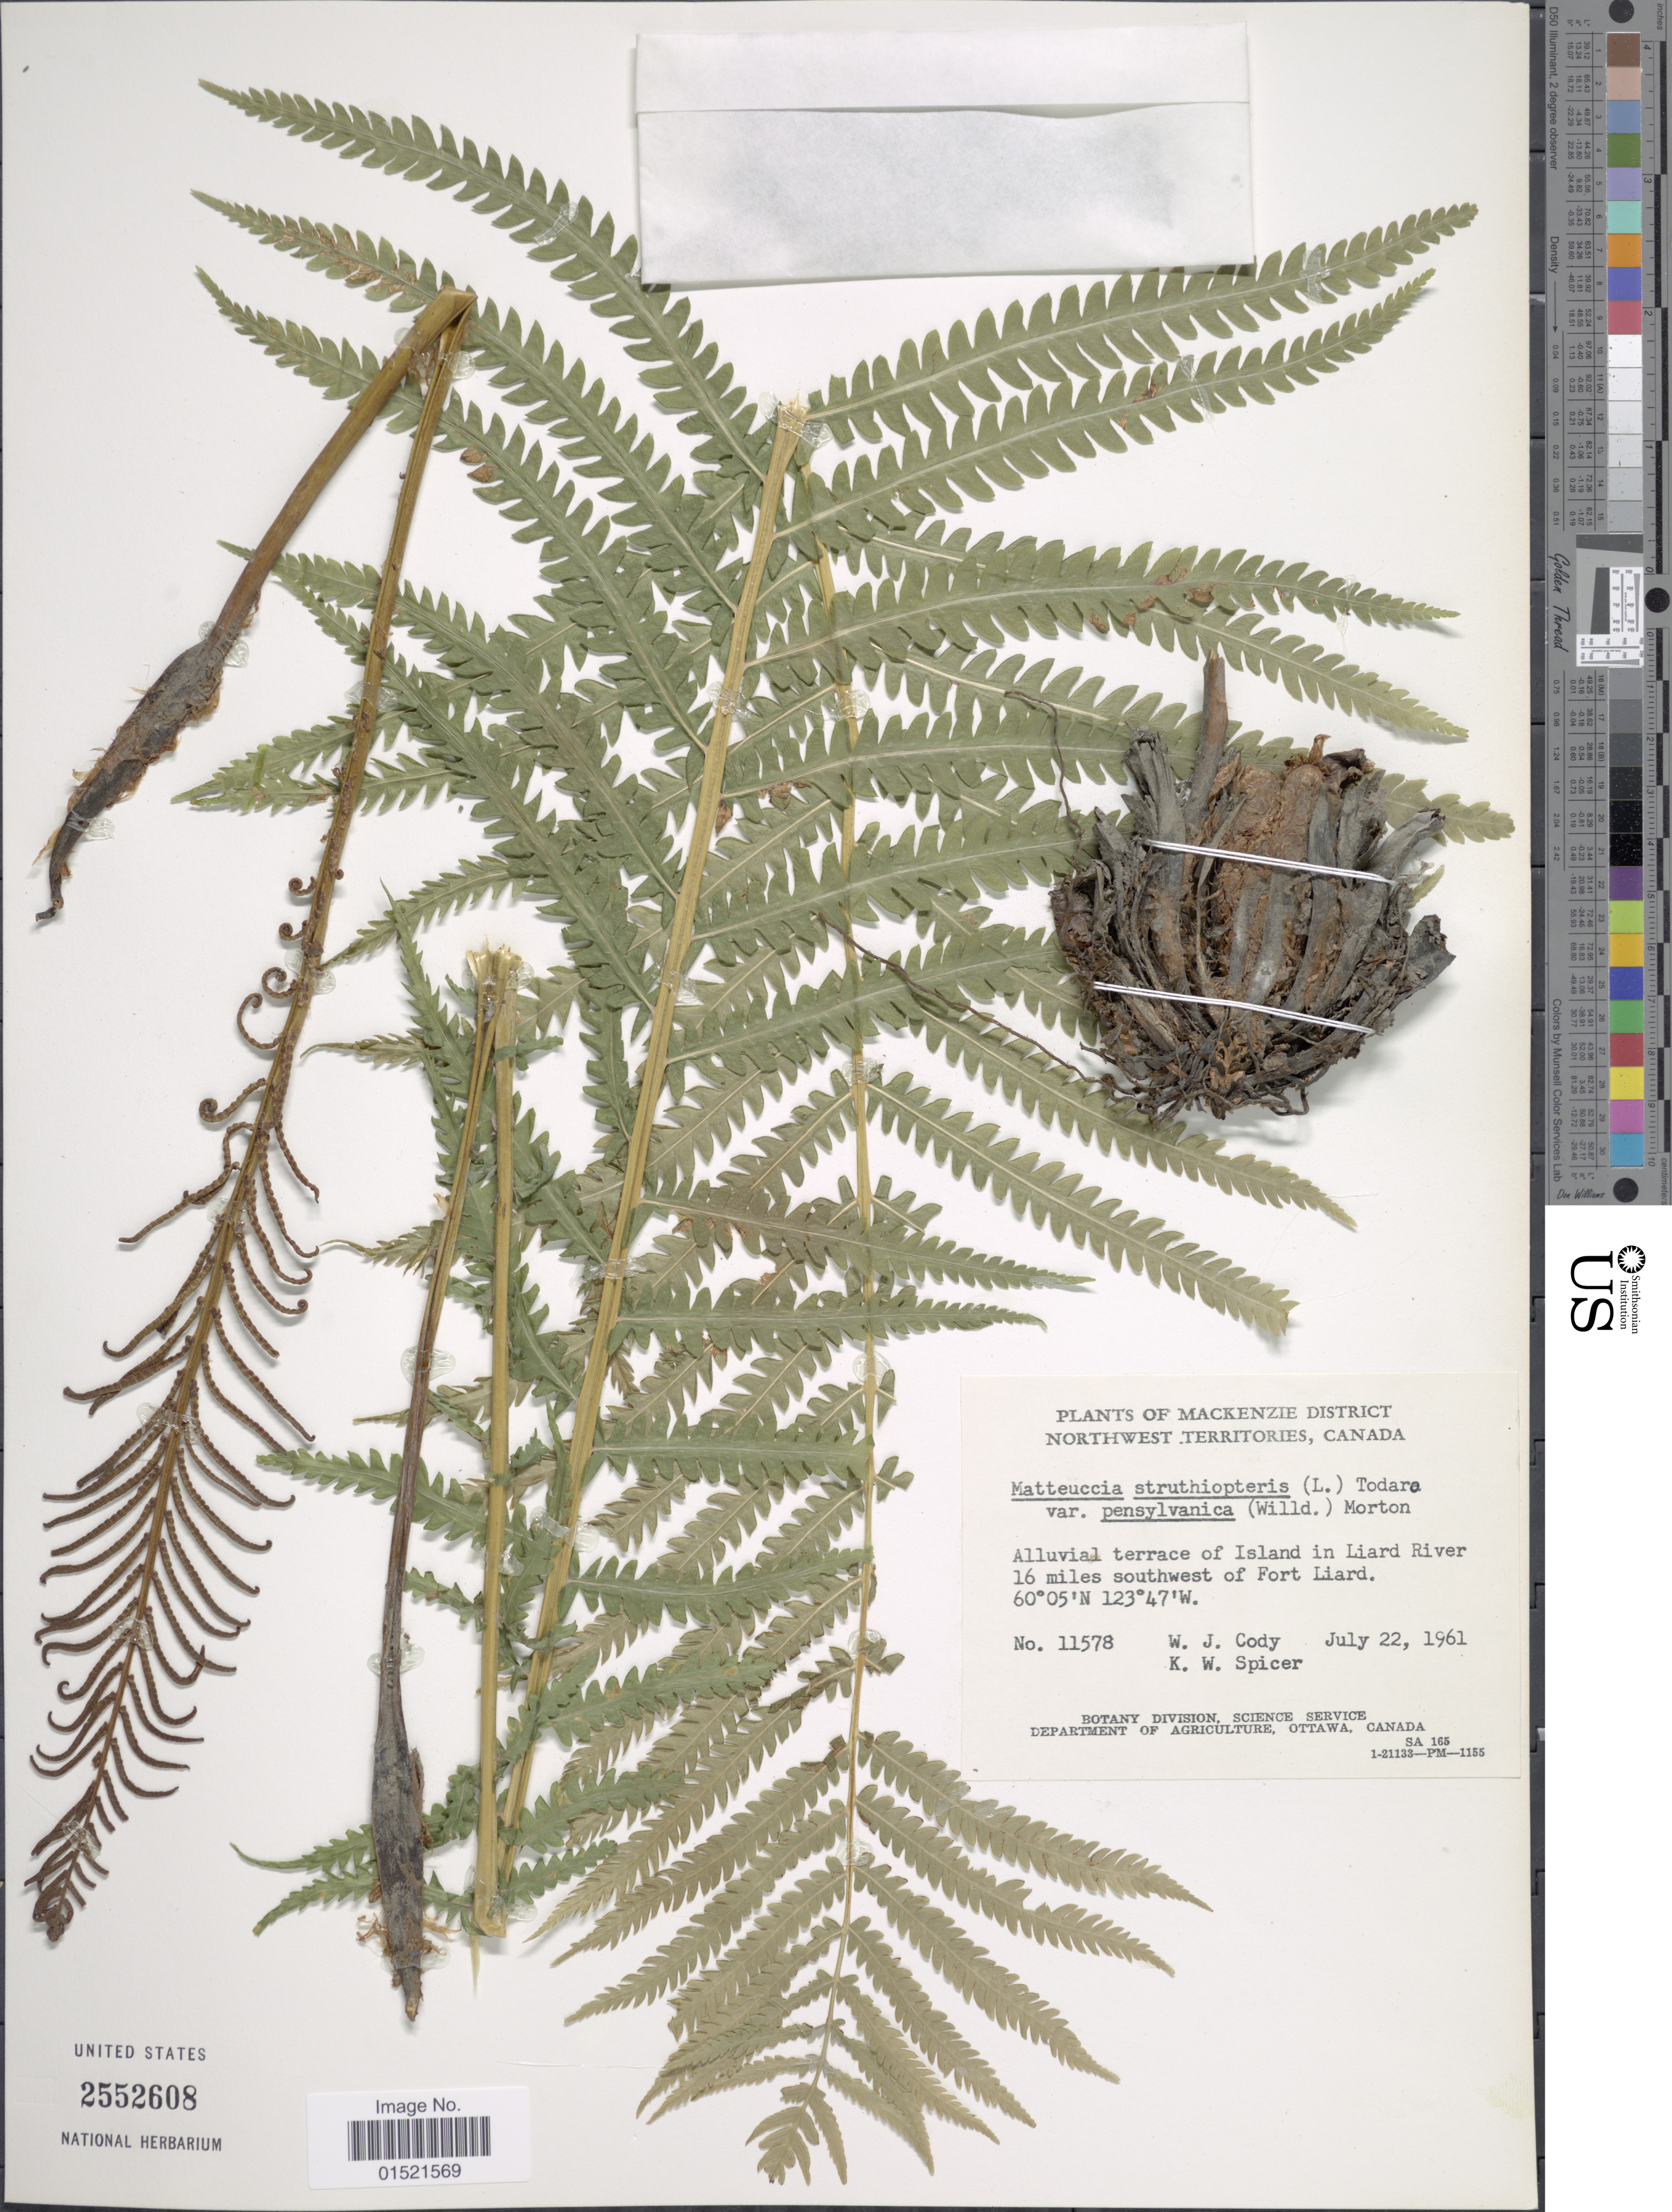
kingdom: Plantae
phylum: Tracheophyta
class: Polypodiopsida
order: Polypodiales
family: Onocleaceae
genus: Matteuccia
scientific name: Matteuccia struthiopteris var. pensylvanica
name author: (Willd.) C.V. Morton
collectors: W. Cody & K. Spicer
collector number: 11578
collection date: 1961-07-22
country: Canada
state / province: Northwest Territories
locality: Mackenzie District, Northwest Territories, Island in Liard River, 16 miles southwest of Fort Liard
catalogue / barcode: US 2552608